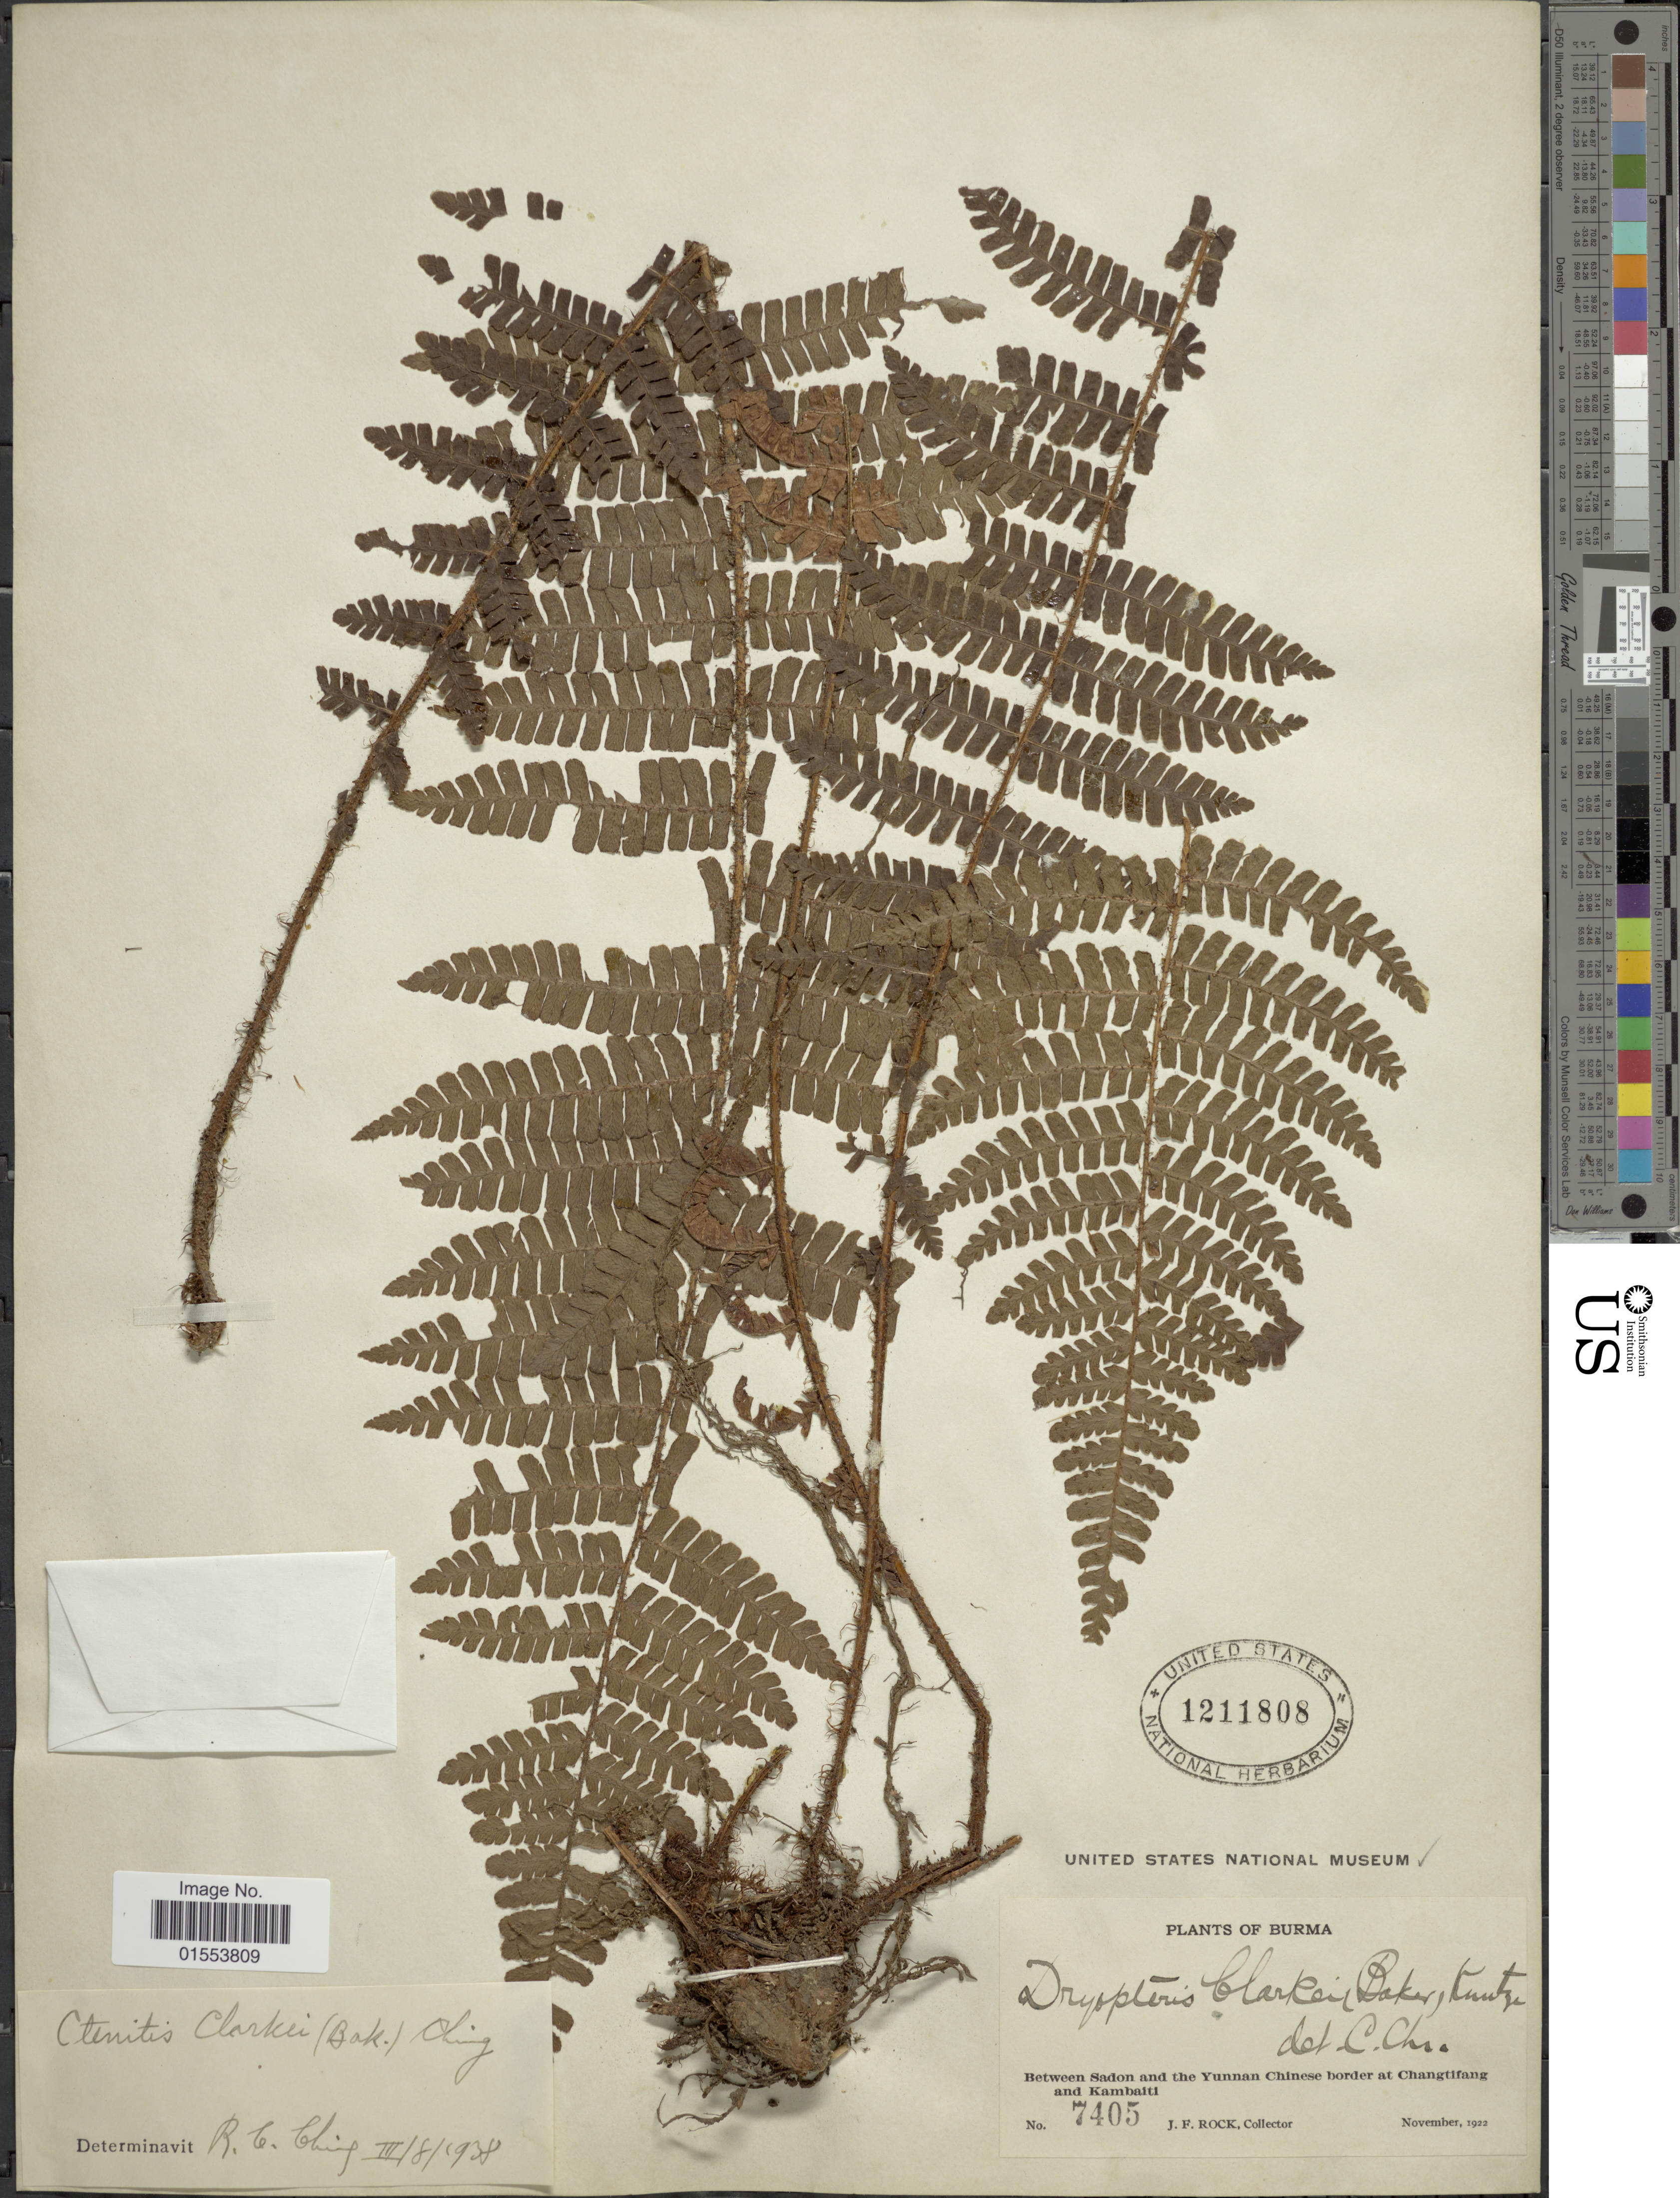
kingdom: Plantae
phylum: Tracheophyta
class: Polypodiopsida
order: Polypodiales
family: Dryopteridaceae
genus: Dryopteris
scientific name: Dryopteris clarkei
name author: (Baker) Kuntze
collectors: J. Rock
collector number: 7405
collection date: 1922-11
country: Myanmar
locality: Burma, Between Sadon and the Yunnan Chinese border at Chantifang and Kambati.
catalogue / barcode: US 1211808